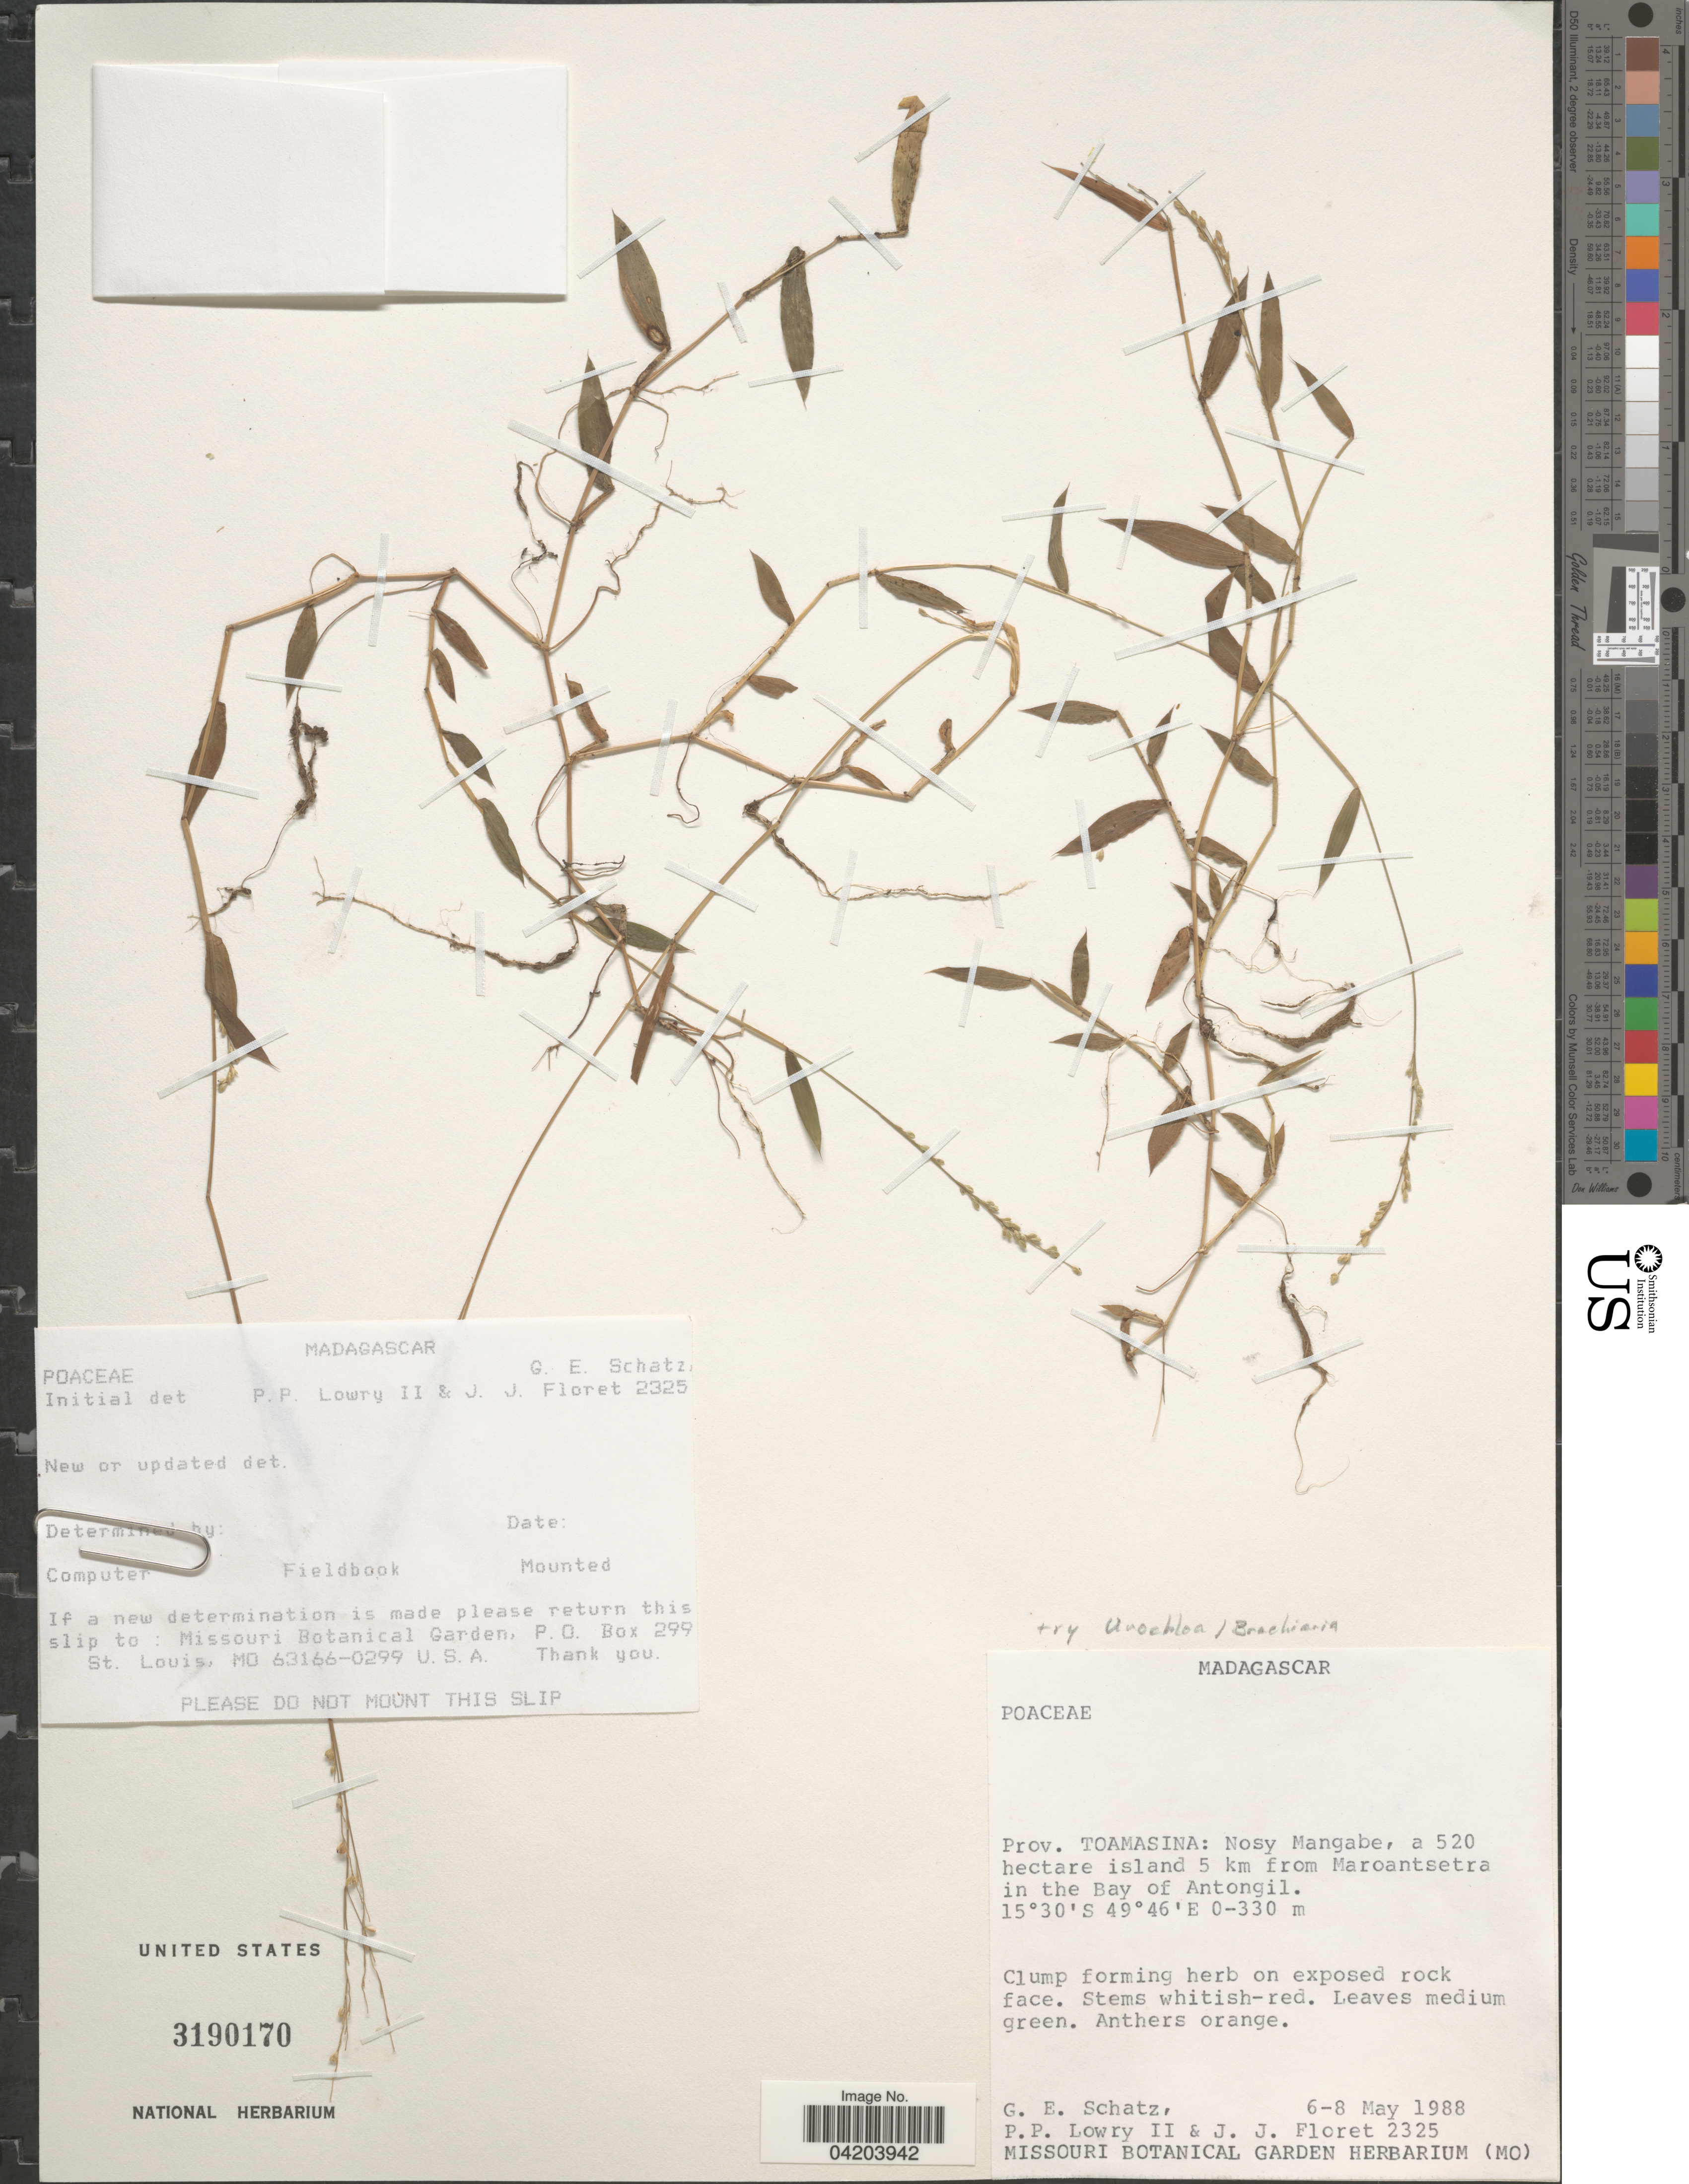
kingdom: Plantae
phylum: Tracheophyta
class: Liliopsida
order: Poales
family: Poaceae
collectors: G. Schatz, P. P. Lowry & J. Floret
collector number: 2325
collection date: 1988-05-06/1988-05-08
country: Madagascar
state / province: Analanjirofo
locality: Nosy Mangabe, a 520 hectare island 5 km from Maroantsetra in the Bay of Antongil.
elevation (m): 0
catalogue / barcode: US 3190170